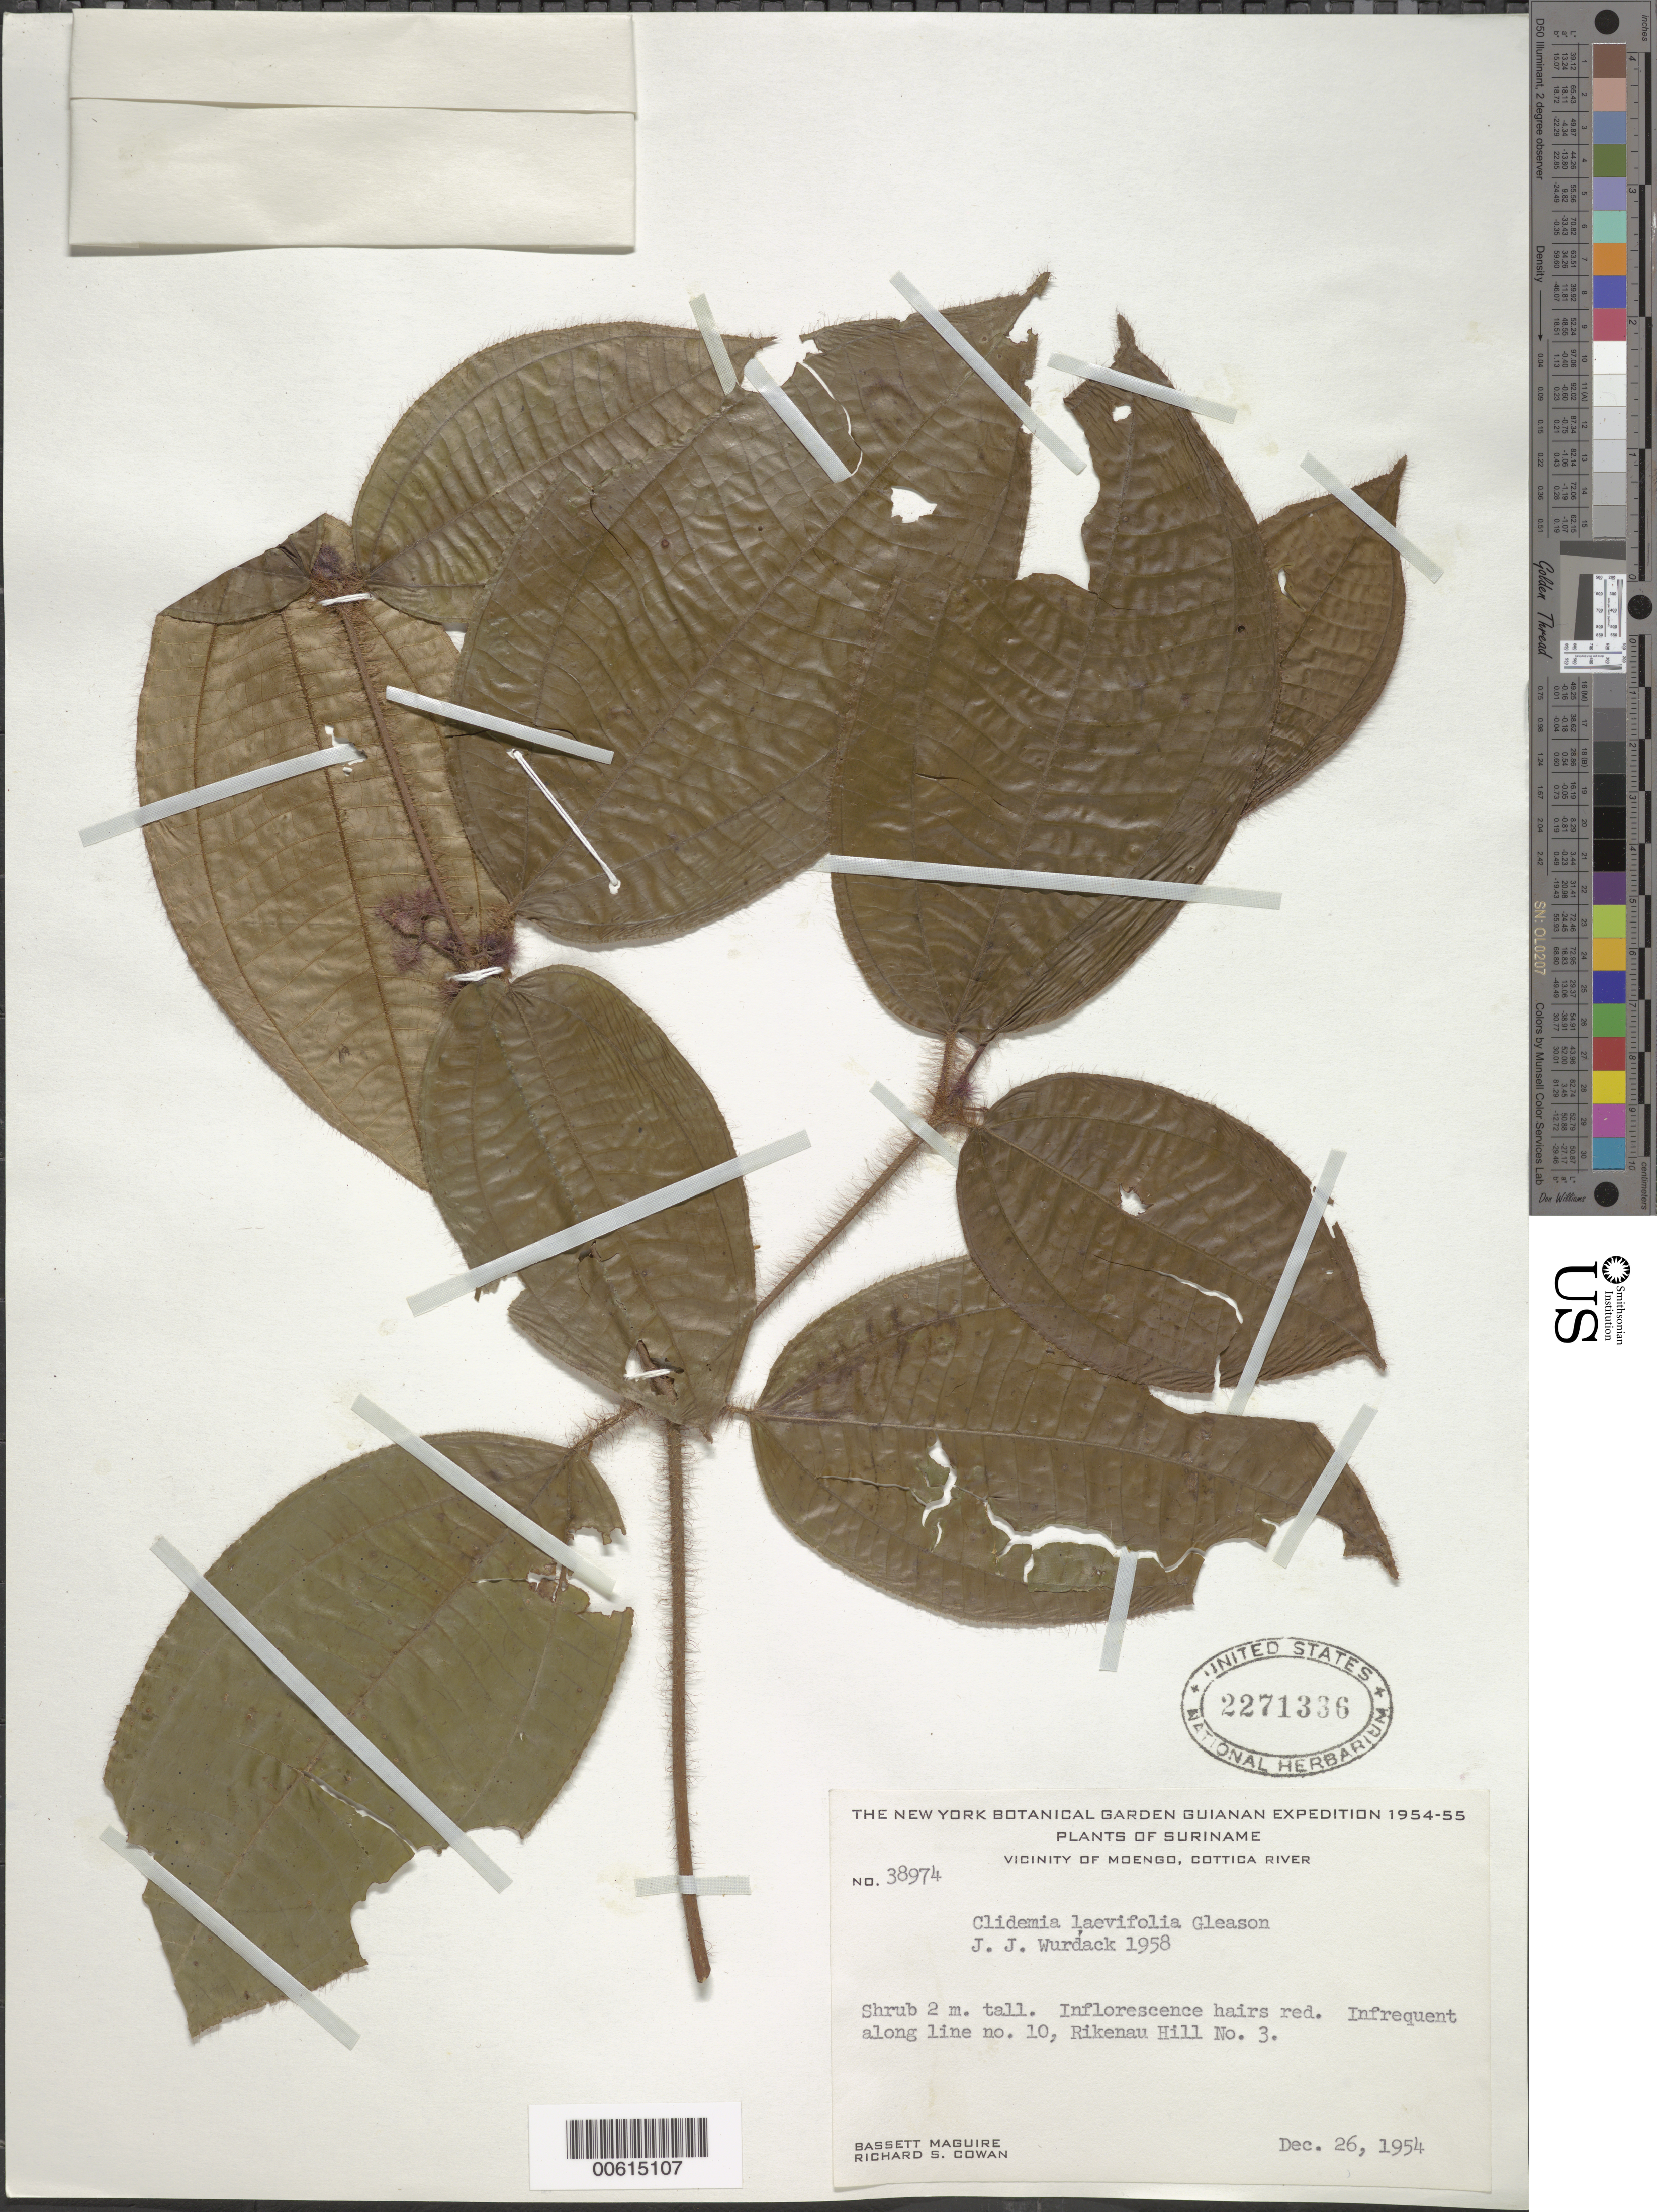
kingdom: Plantae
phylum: Tracheophyta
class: Magnoliopsida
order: Myrtales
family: Melastomataceae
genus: Clidemia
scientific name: Clidemia laevifolia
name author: Gleason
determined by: Wurdack, John J., (US), US (UNITED STATES)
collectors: B. Maguire & R. S. Cowan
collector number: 38974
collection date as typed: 26-Dec-54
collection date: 1954-12-26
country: Suriname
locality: Cottica River, vic. of Moengo, Rikenau Hill no. 3, along line no. 10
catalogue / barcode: US 2271336